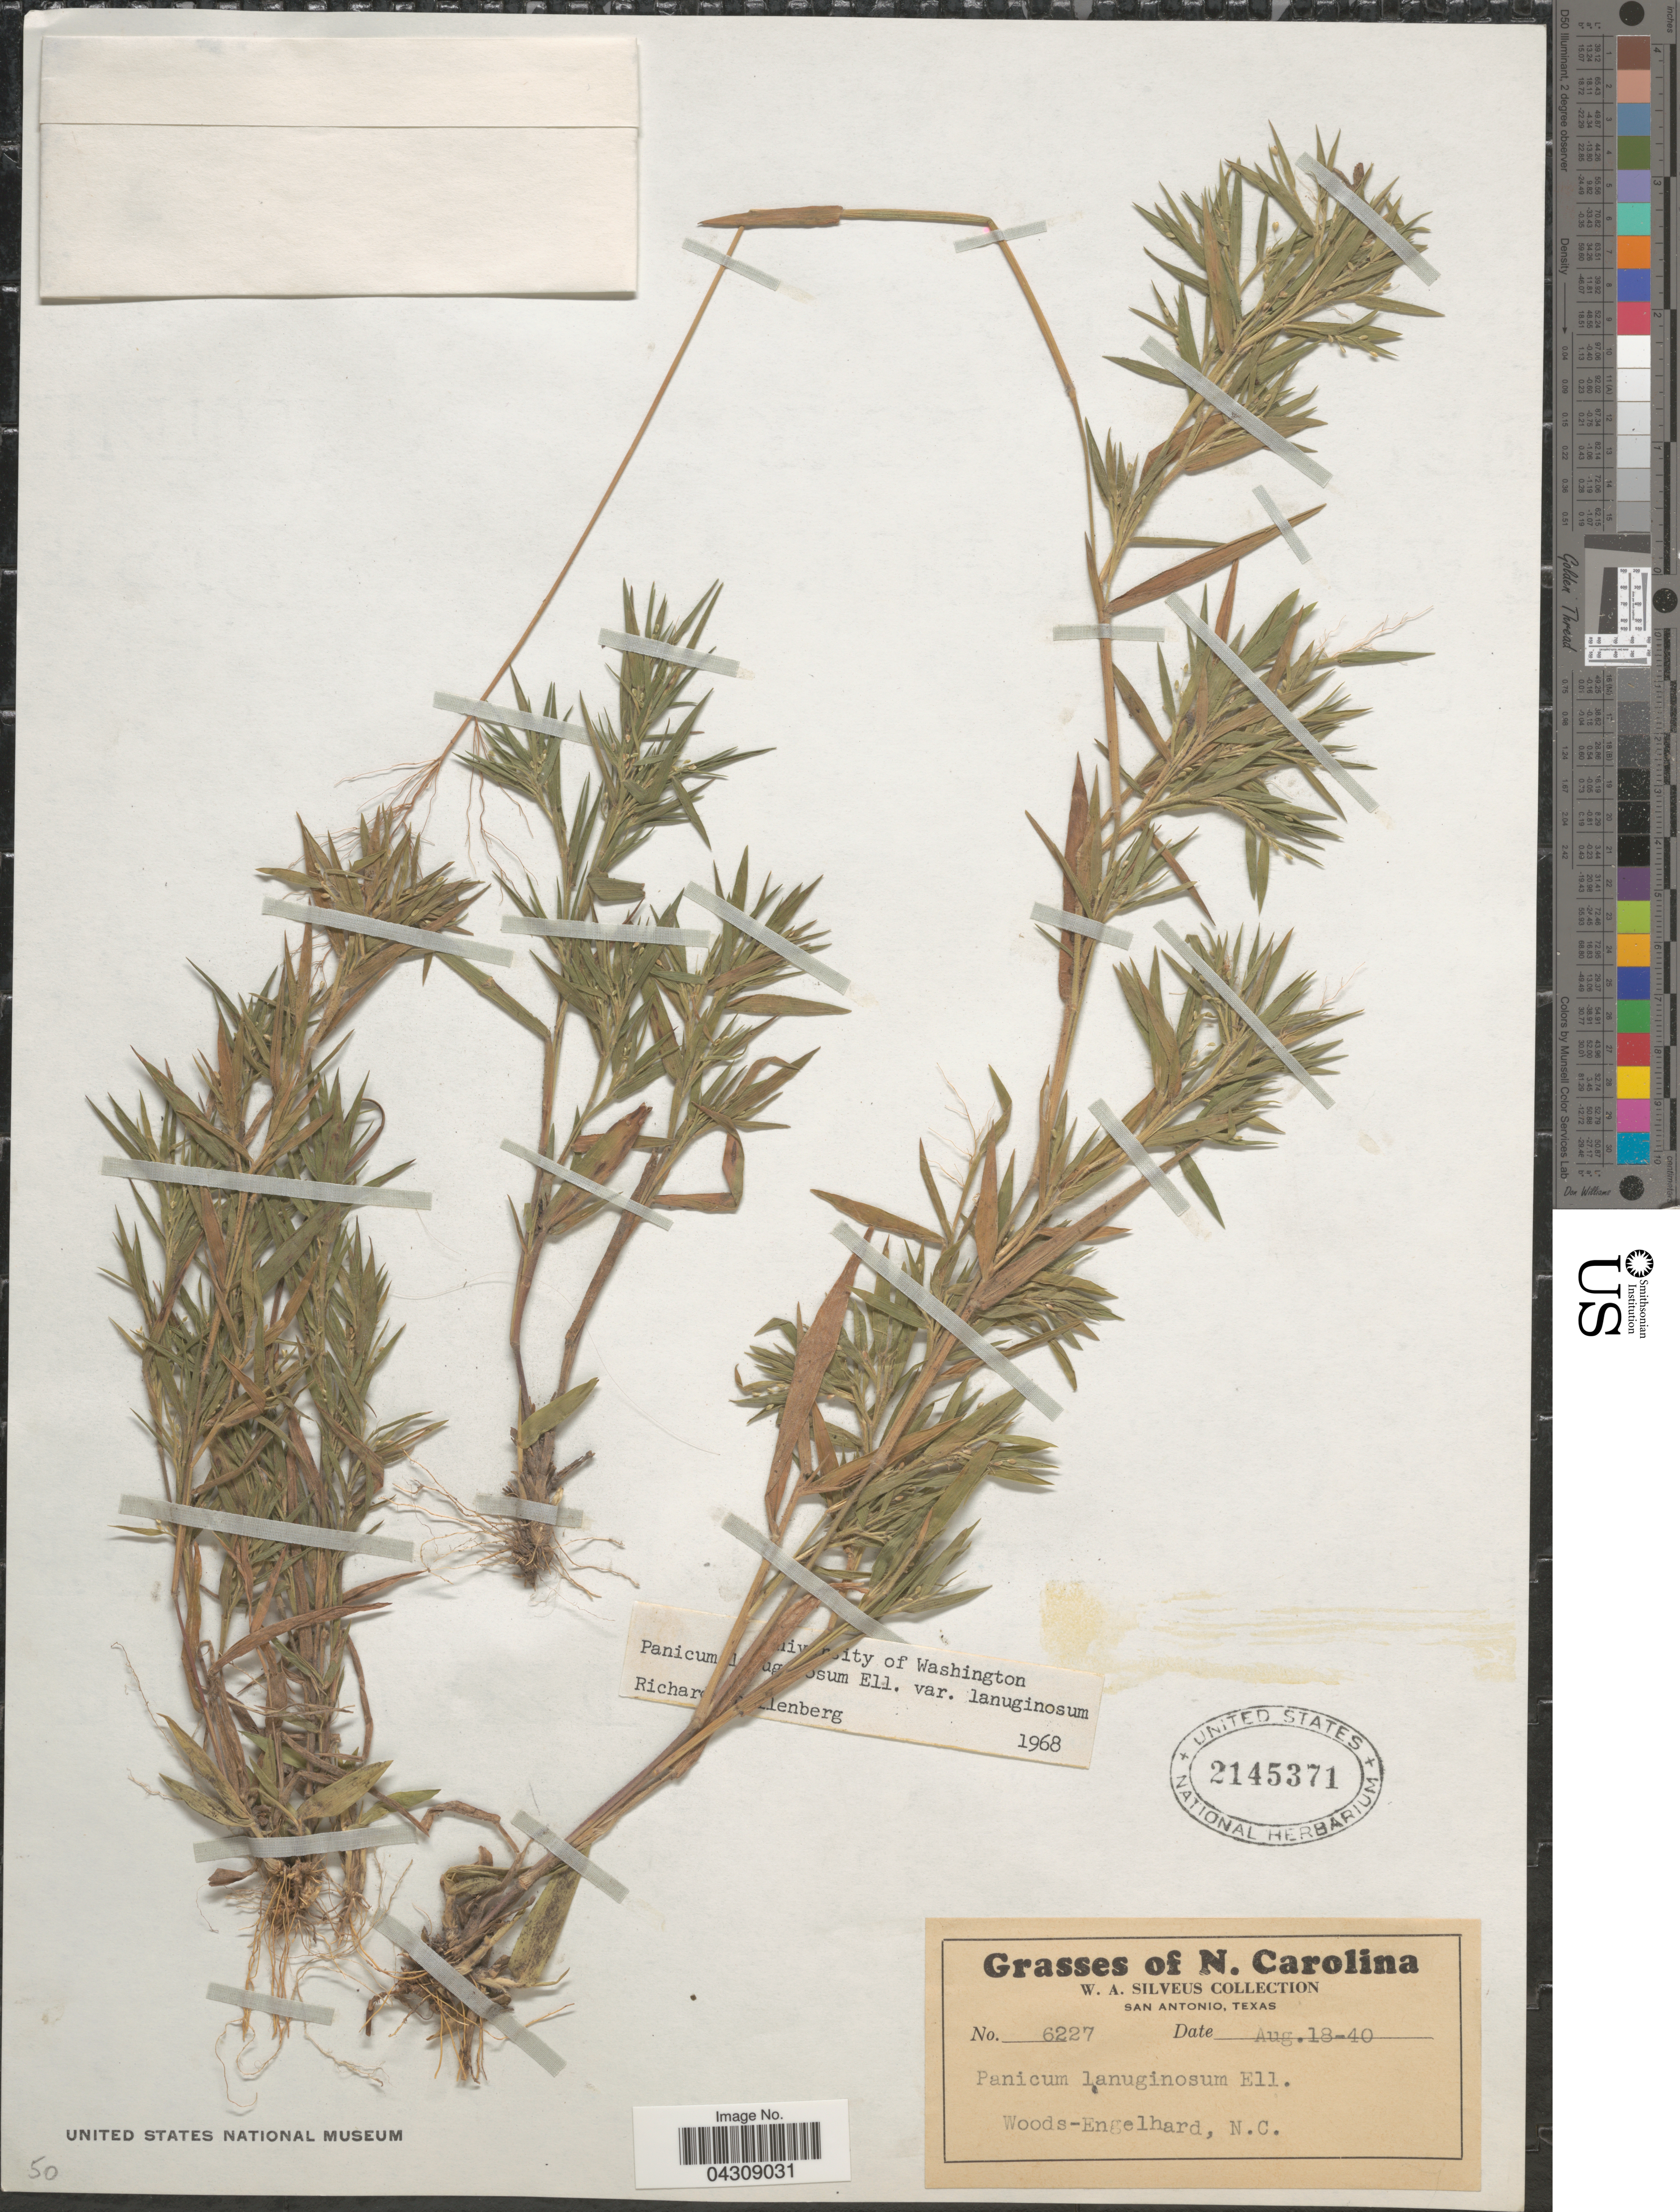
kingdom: Plantae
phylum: Tracheophyta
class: Liliopsida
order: Poales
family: Poaceae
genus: Dichanthelium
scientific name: Dichanthelium acuminatum var. acuminatum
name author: (Sw.) Gould & C.A. Clark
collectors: W. Silveus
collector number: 6227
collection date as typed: Transcribed d/m/y: 18/8/40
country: United States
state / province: North Carolina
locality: Woods-Engelhard.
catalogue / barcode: US 2145371